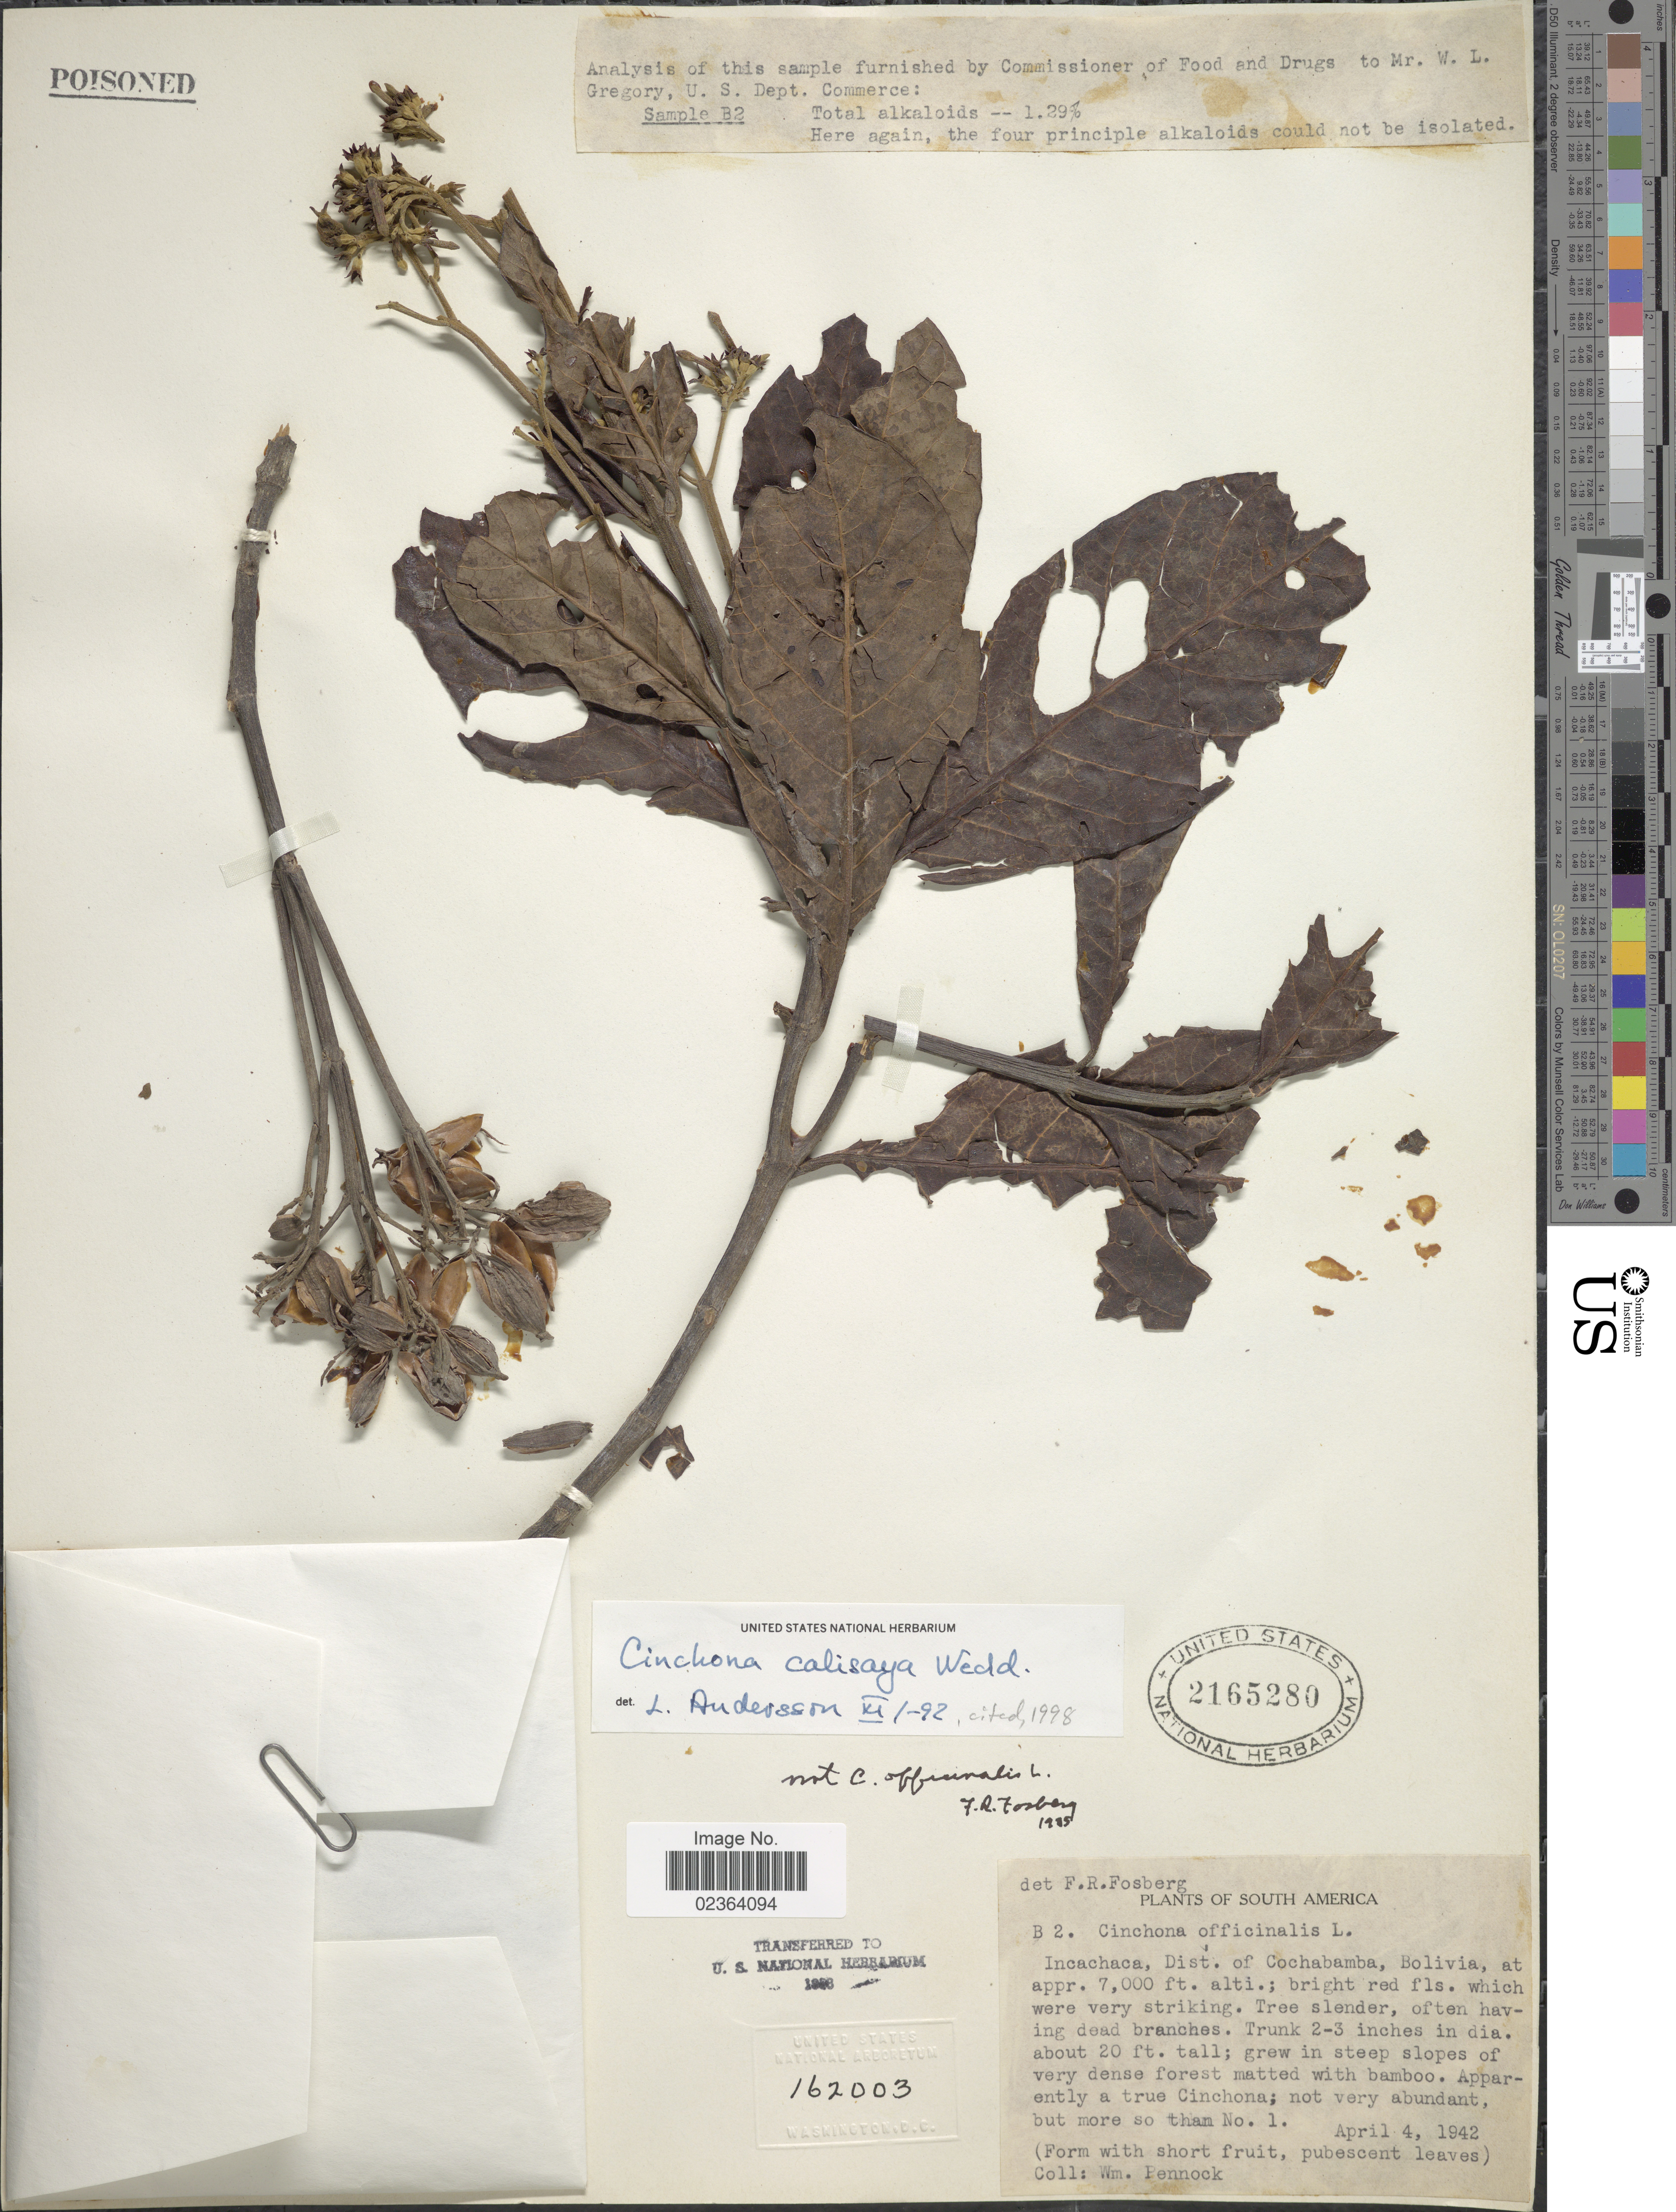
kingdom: Plantae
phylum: Tracheophyta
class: Magnoliopsida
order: Gentianales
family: Rubiaceae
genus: Cinchona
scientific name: Cinchona calisaya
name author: Wedd.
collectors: W. Pennock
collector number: B 2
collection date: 1942-04-04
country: Bolivia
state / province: Cochabamba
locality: Incachaca, Dist. of Cochabamba, Bolivia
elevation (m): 2134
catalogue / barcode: US 2165280